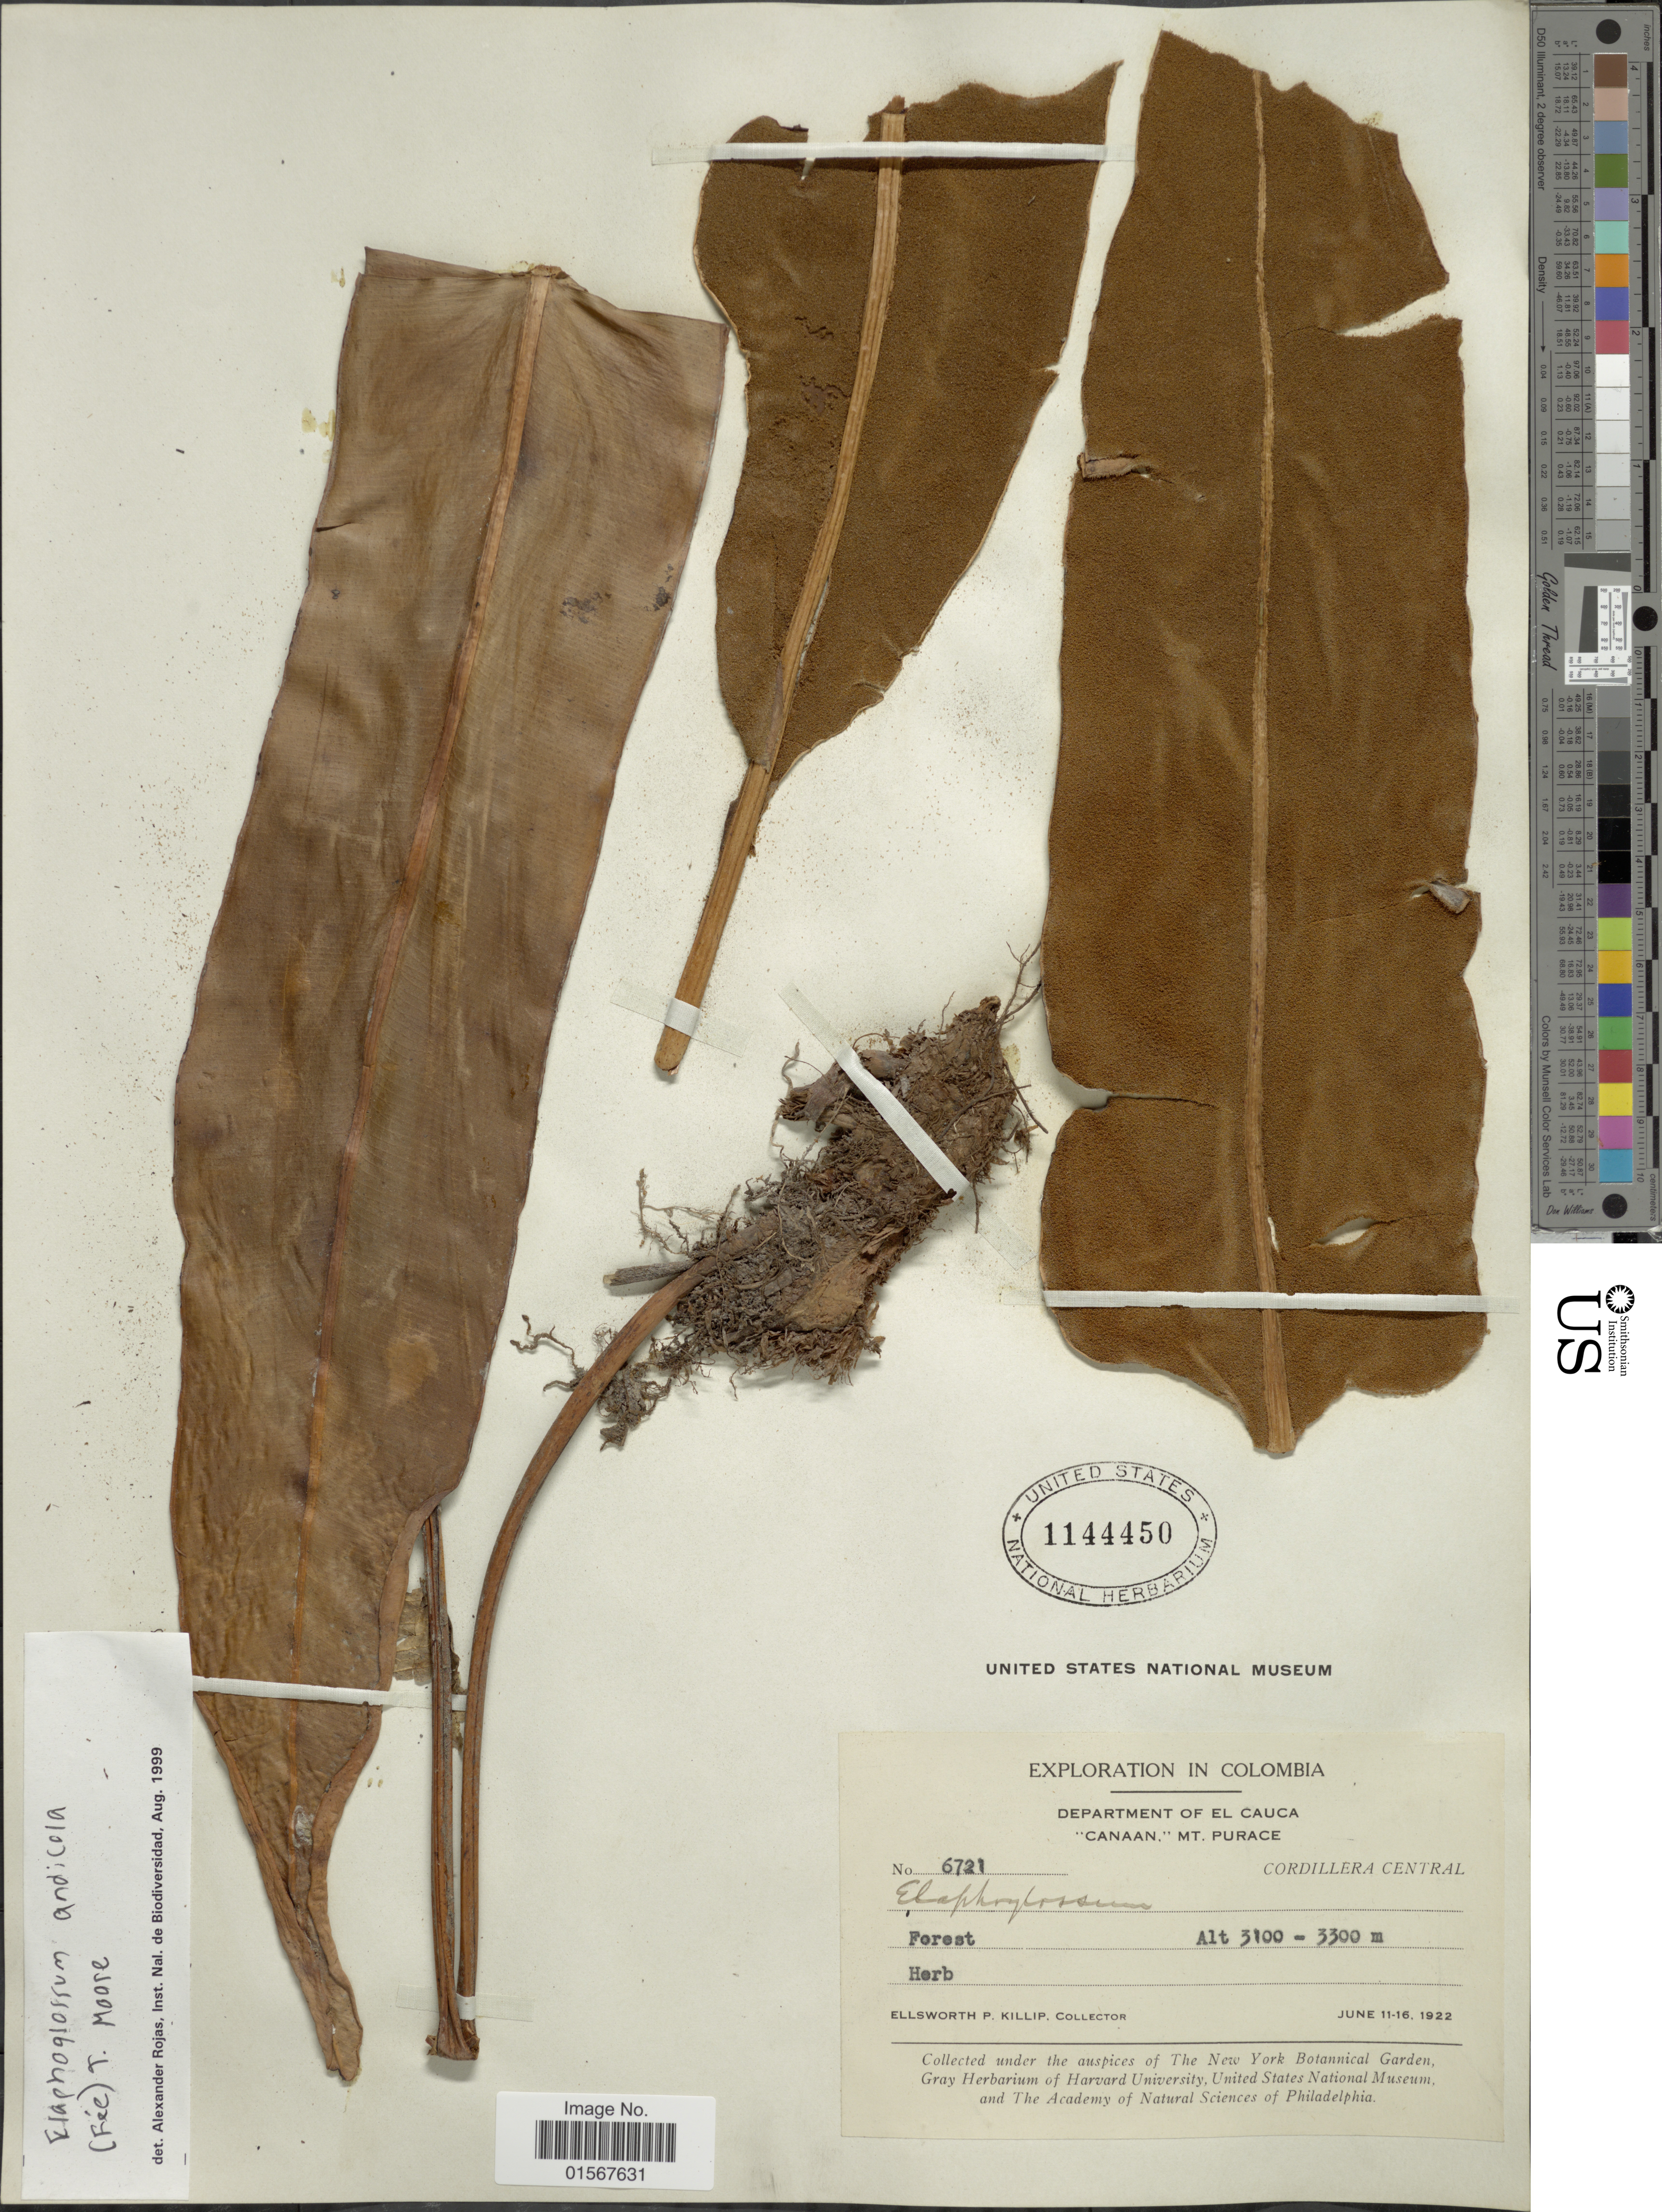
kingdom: Plantae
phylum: Tracheophyta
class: Polypodiopsida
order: Polypodiales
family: Dryopteridaceae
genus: Elaphoglossum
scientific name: Elaphoglossum sporadolepis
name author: (Kunze ex Kuhn) T. Moore ex C. Chr.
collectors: E. P. Killip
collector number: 6721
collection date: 1922-06-11/1922-06-16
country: Colombia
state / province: Cauca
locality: Department of El Cauca, "Canaan,"Mt. Purace, Cordillera Central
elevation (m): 3100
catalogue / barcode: US 1144450